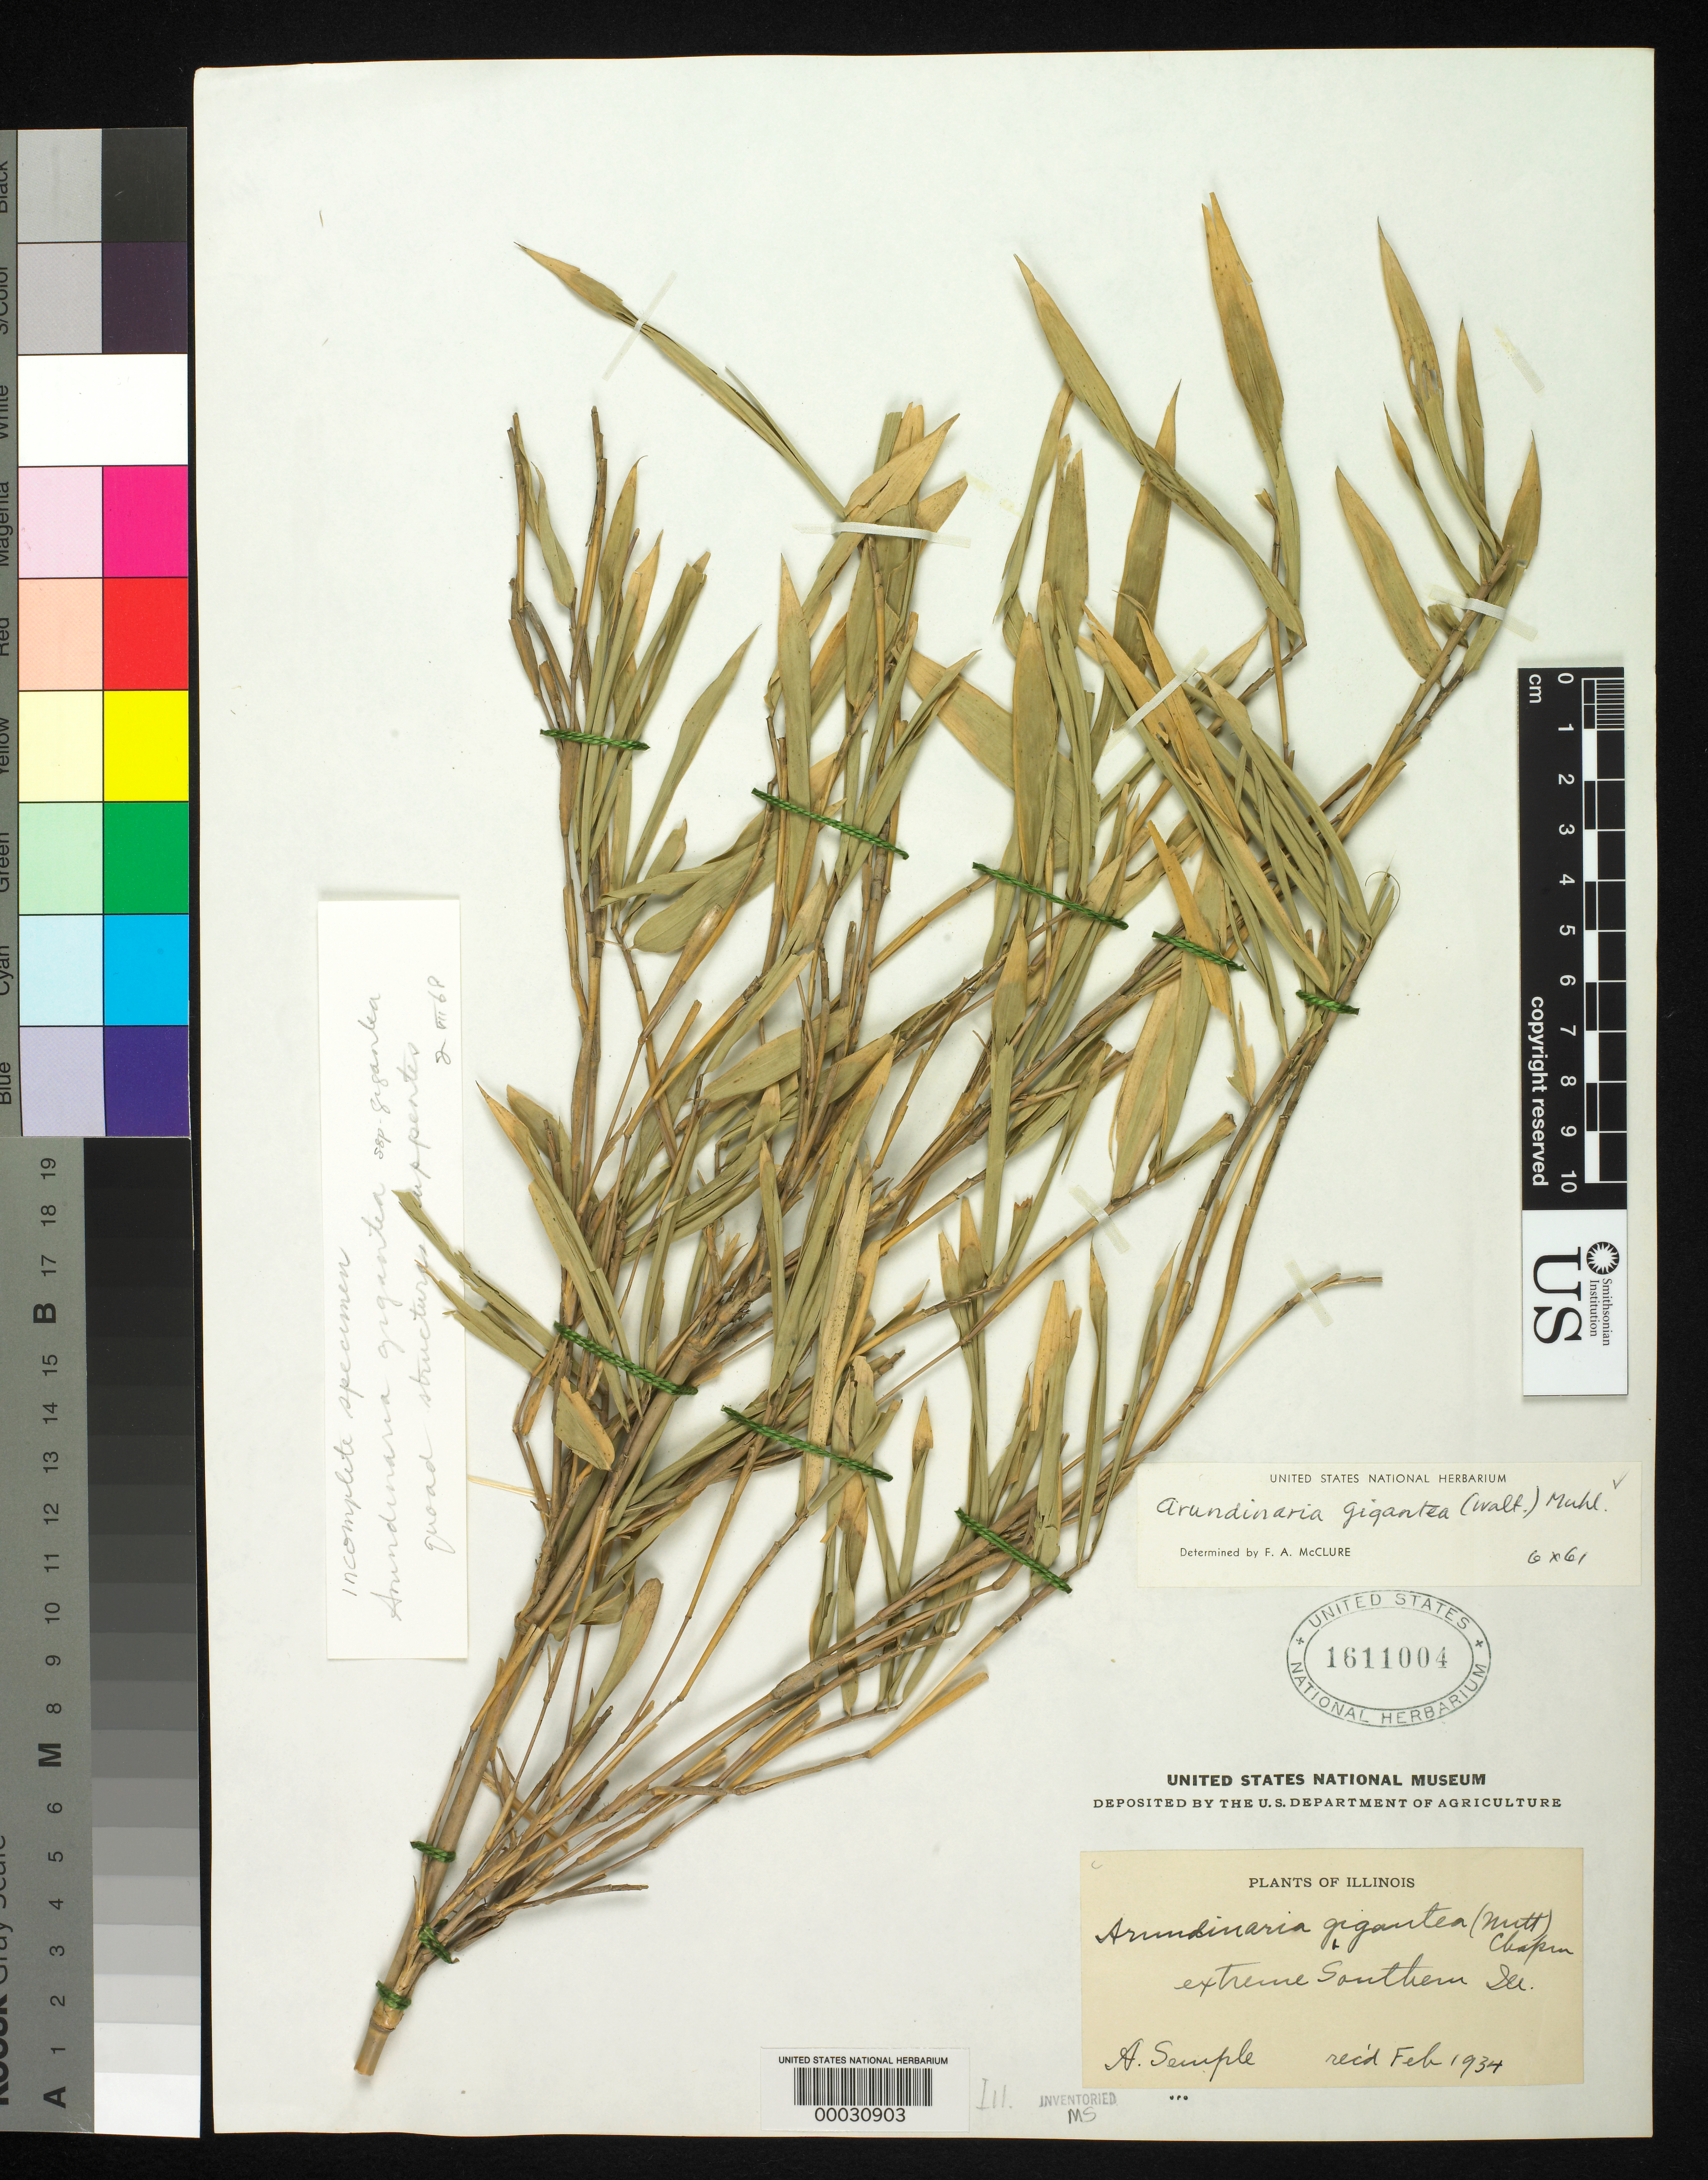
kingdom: Plantae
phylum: Tracheophyta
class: Liliopsida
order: Poales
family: Poaceae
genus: Arundinaria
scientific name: Arundinaria gigantea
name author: (Walter) Muhl.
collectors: A. Semple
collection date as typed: Feb 1934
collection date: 1934-02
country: United States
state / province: Illinois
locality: Southern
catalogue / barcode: US 1611004